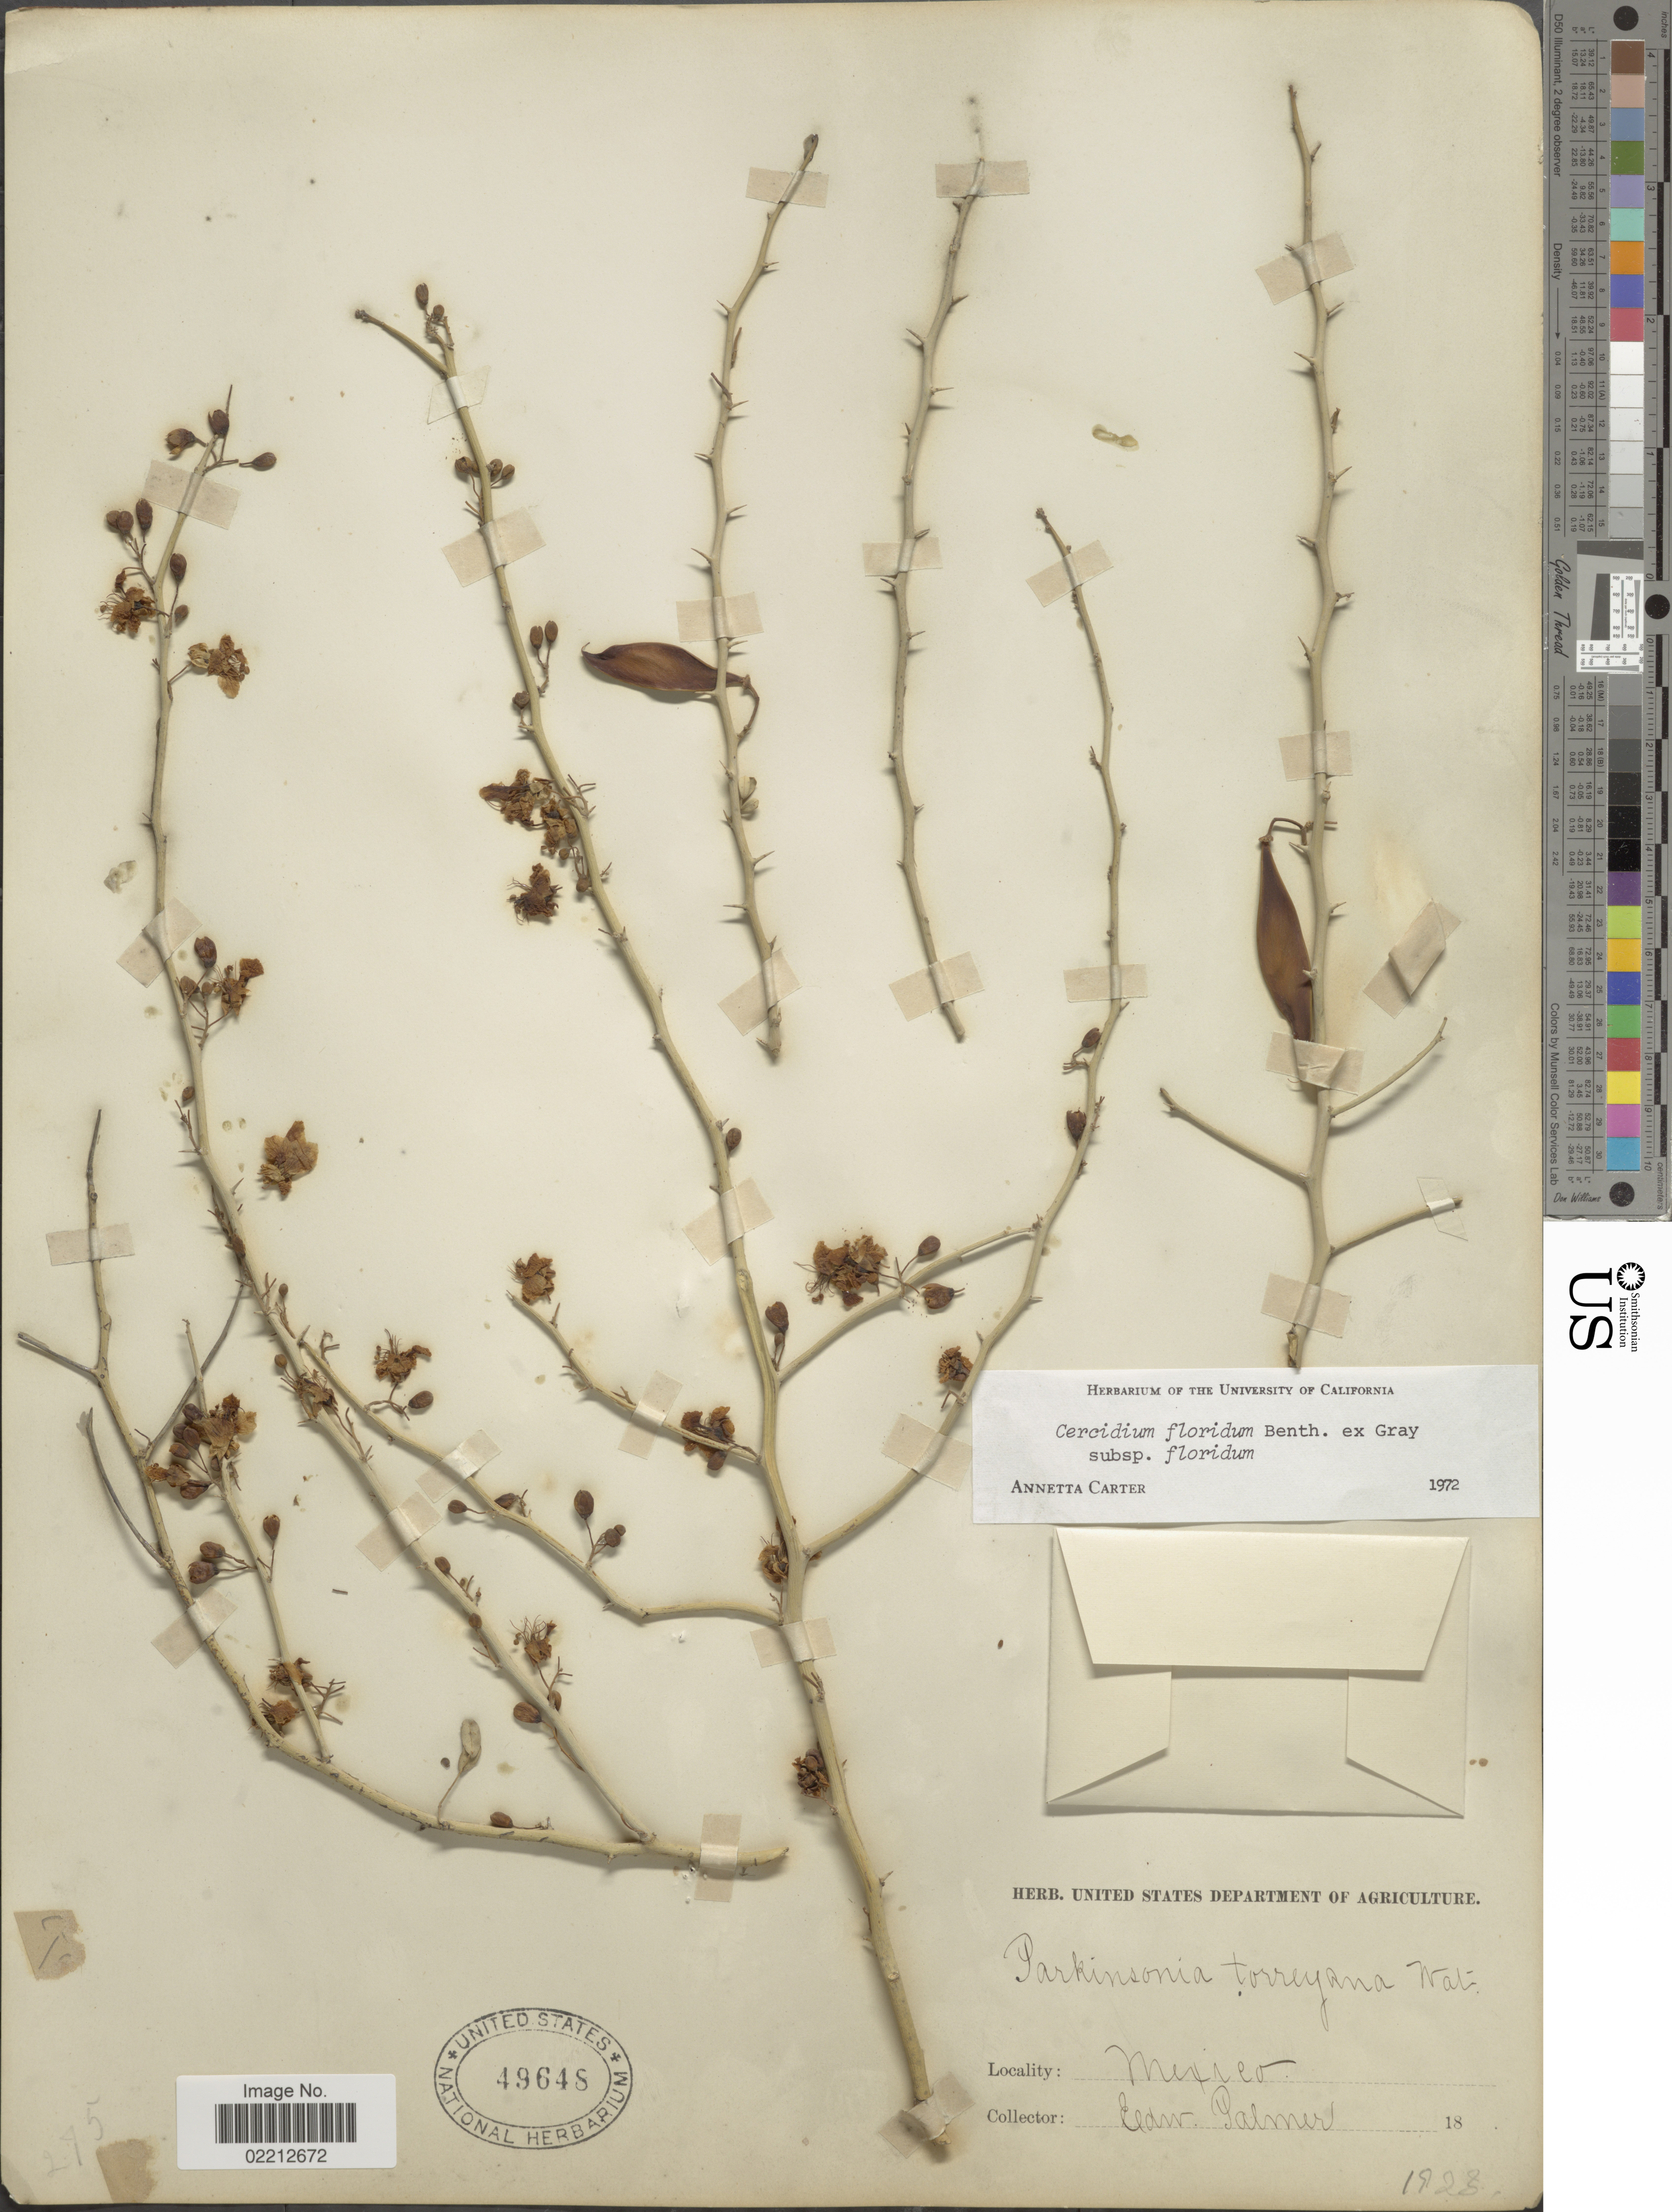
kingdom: Plantae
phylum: Tracheophyta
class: Magnoliopsida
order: Fabales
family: Fabaceae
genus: Parkinsonia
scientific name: Parkinsonia florida subsp. florida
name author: (Benth. ex A. Gray) S. Watson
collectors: E. Palmer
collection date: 1823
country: Mexico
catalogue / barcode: US 49648